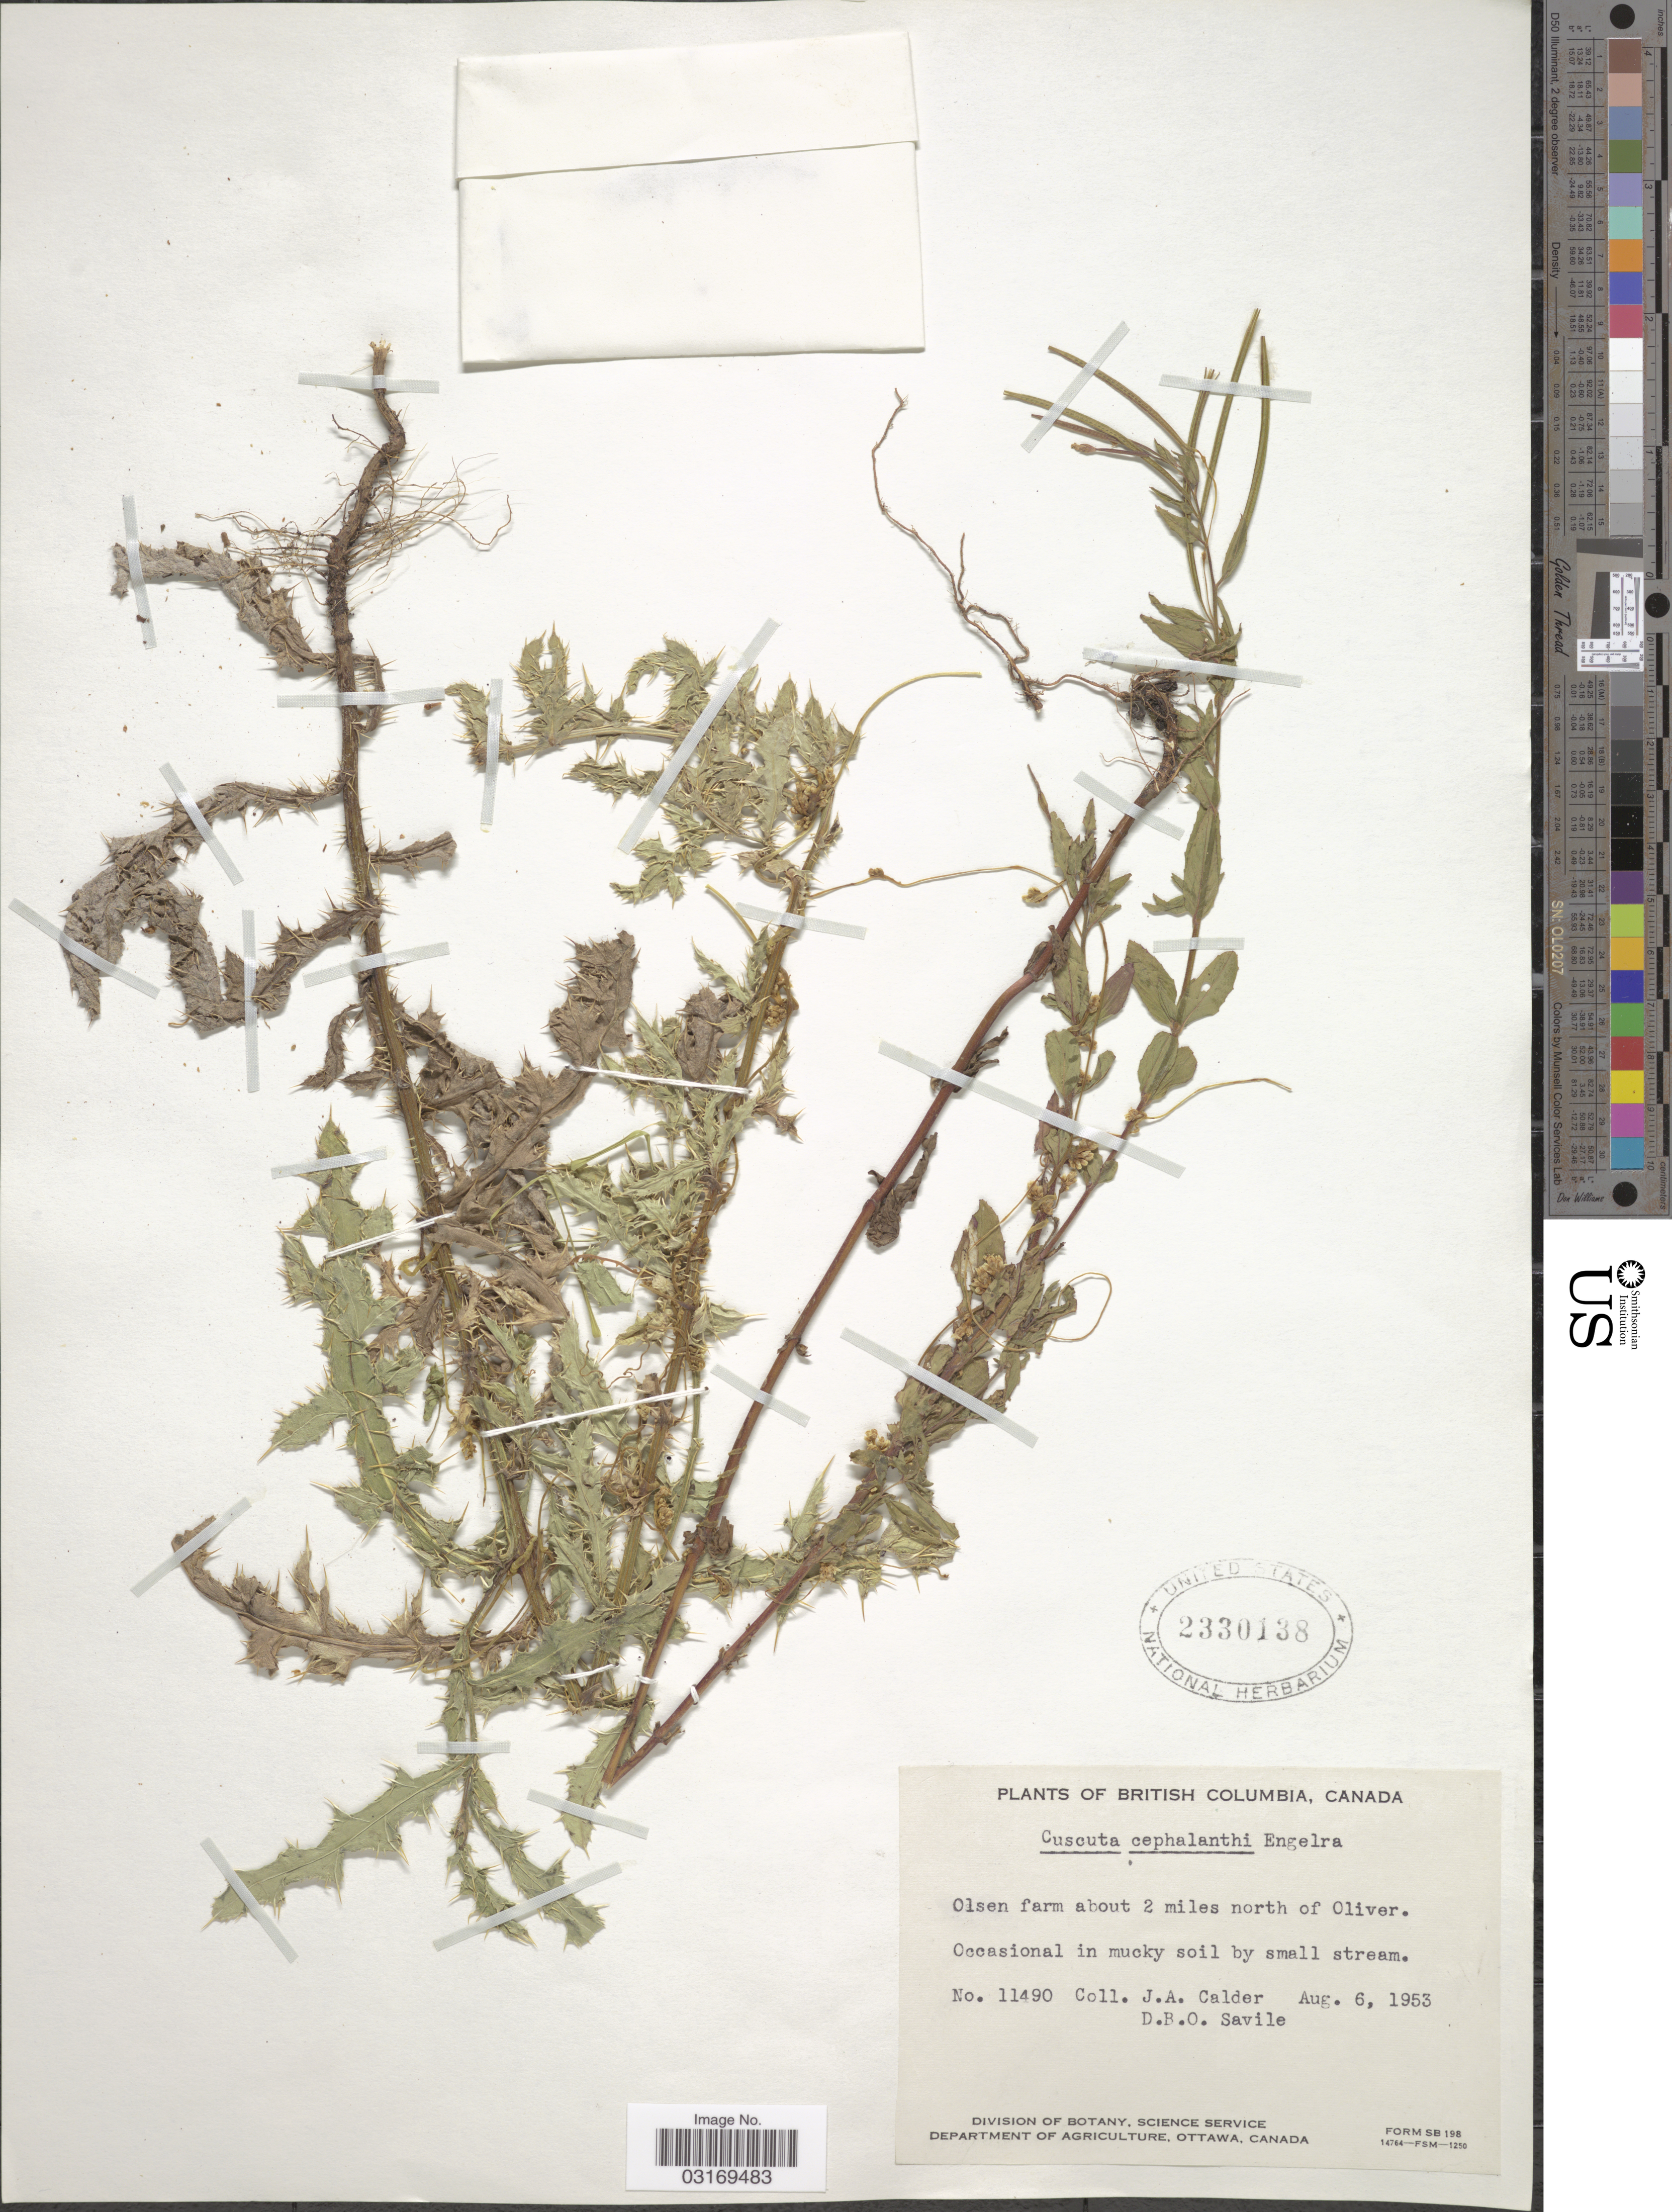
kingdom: Plantae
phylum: Tracheophyta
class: Magnoliopsida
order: Solanales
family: Convolvulaceae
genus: Cuscuta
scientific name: Cuscuta cephalanthi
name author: Engelm.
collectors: J. A. Calder & D. Saville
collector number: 11490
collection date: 1953-08-06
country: Canada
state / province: British Columbia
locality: Olsen farm about 2 miles north of Oliver.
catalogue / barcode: US 2330138